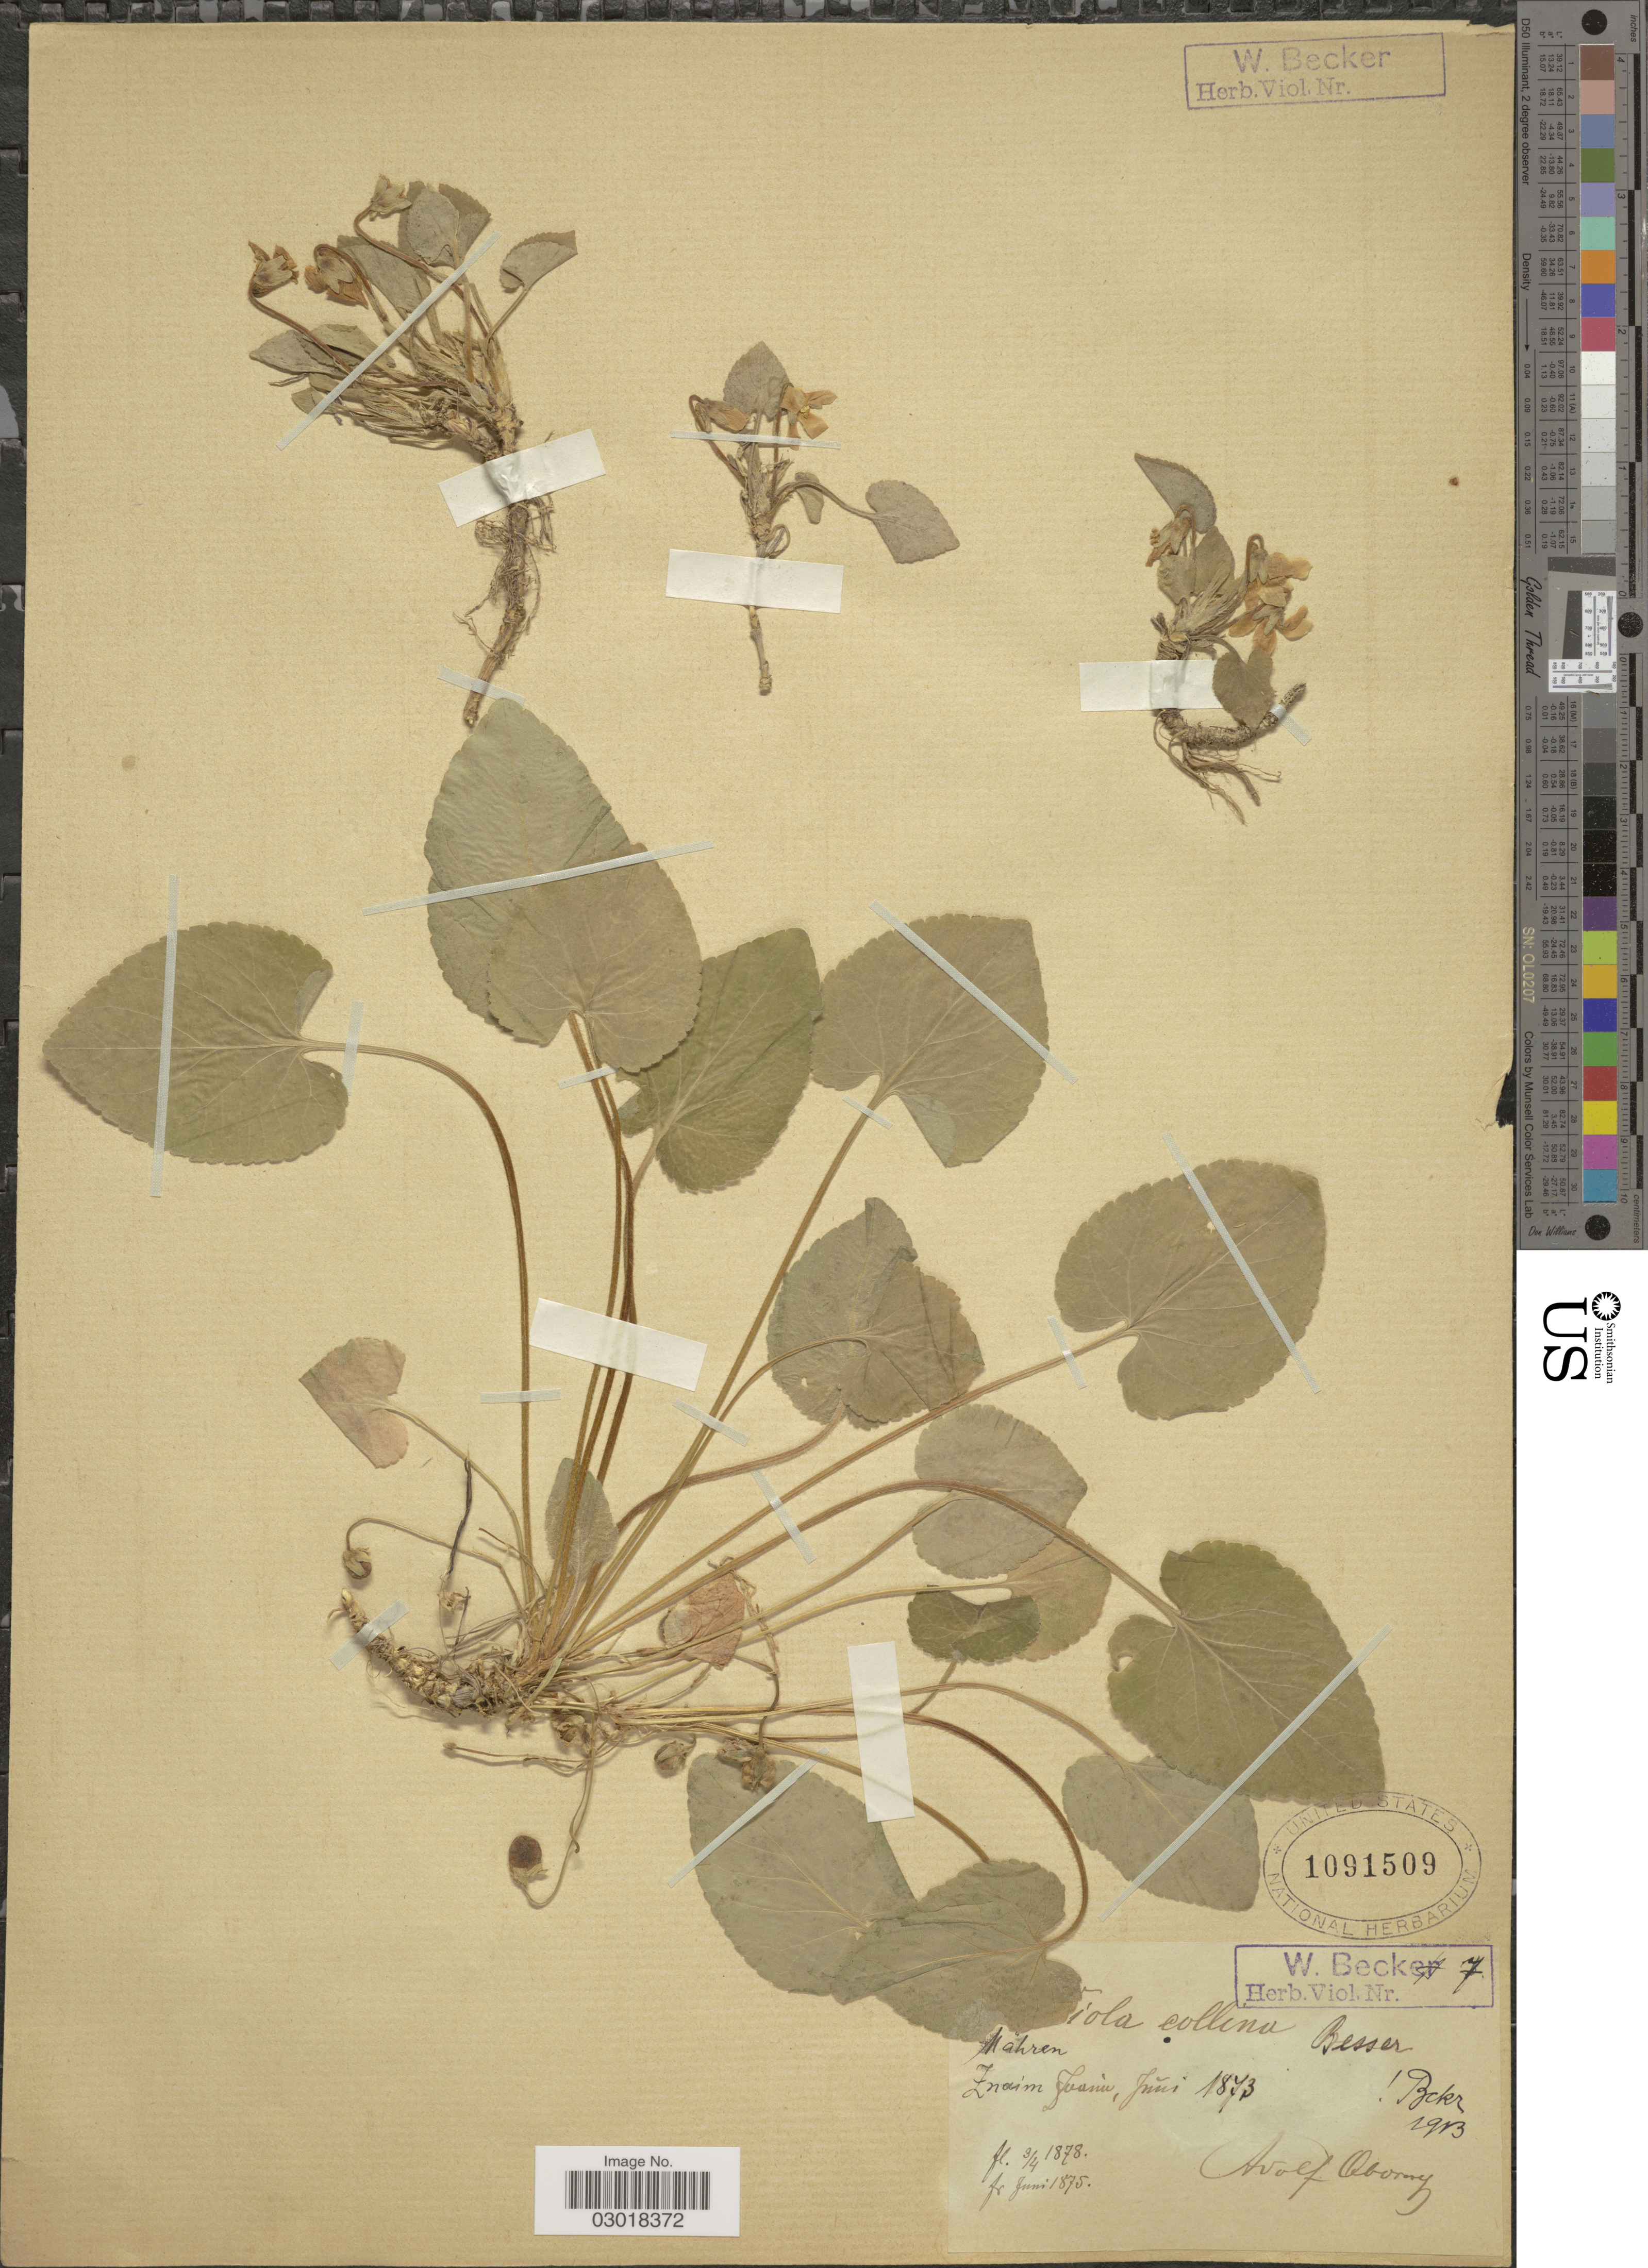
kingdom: Plantae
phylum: Tracheophyta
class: Magnoliopsida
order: Malpighiales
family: Violaceae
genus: Viola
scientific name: Viola collina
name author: Besser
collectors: A. Oborny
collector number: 7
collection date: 1873-06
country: Czechia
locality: Mähren, Znaim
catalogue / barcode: US 1091509